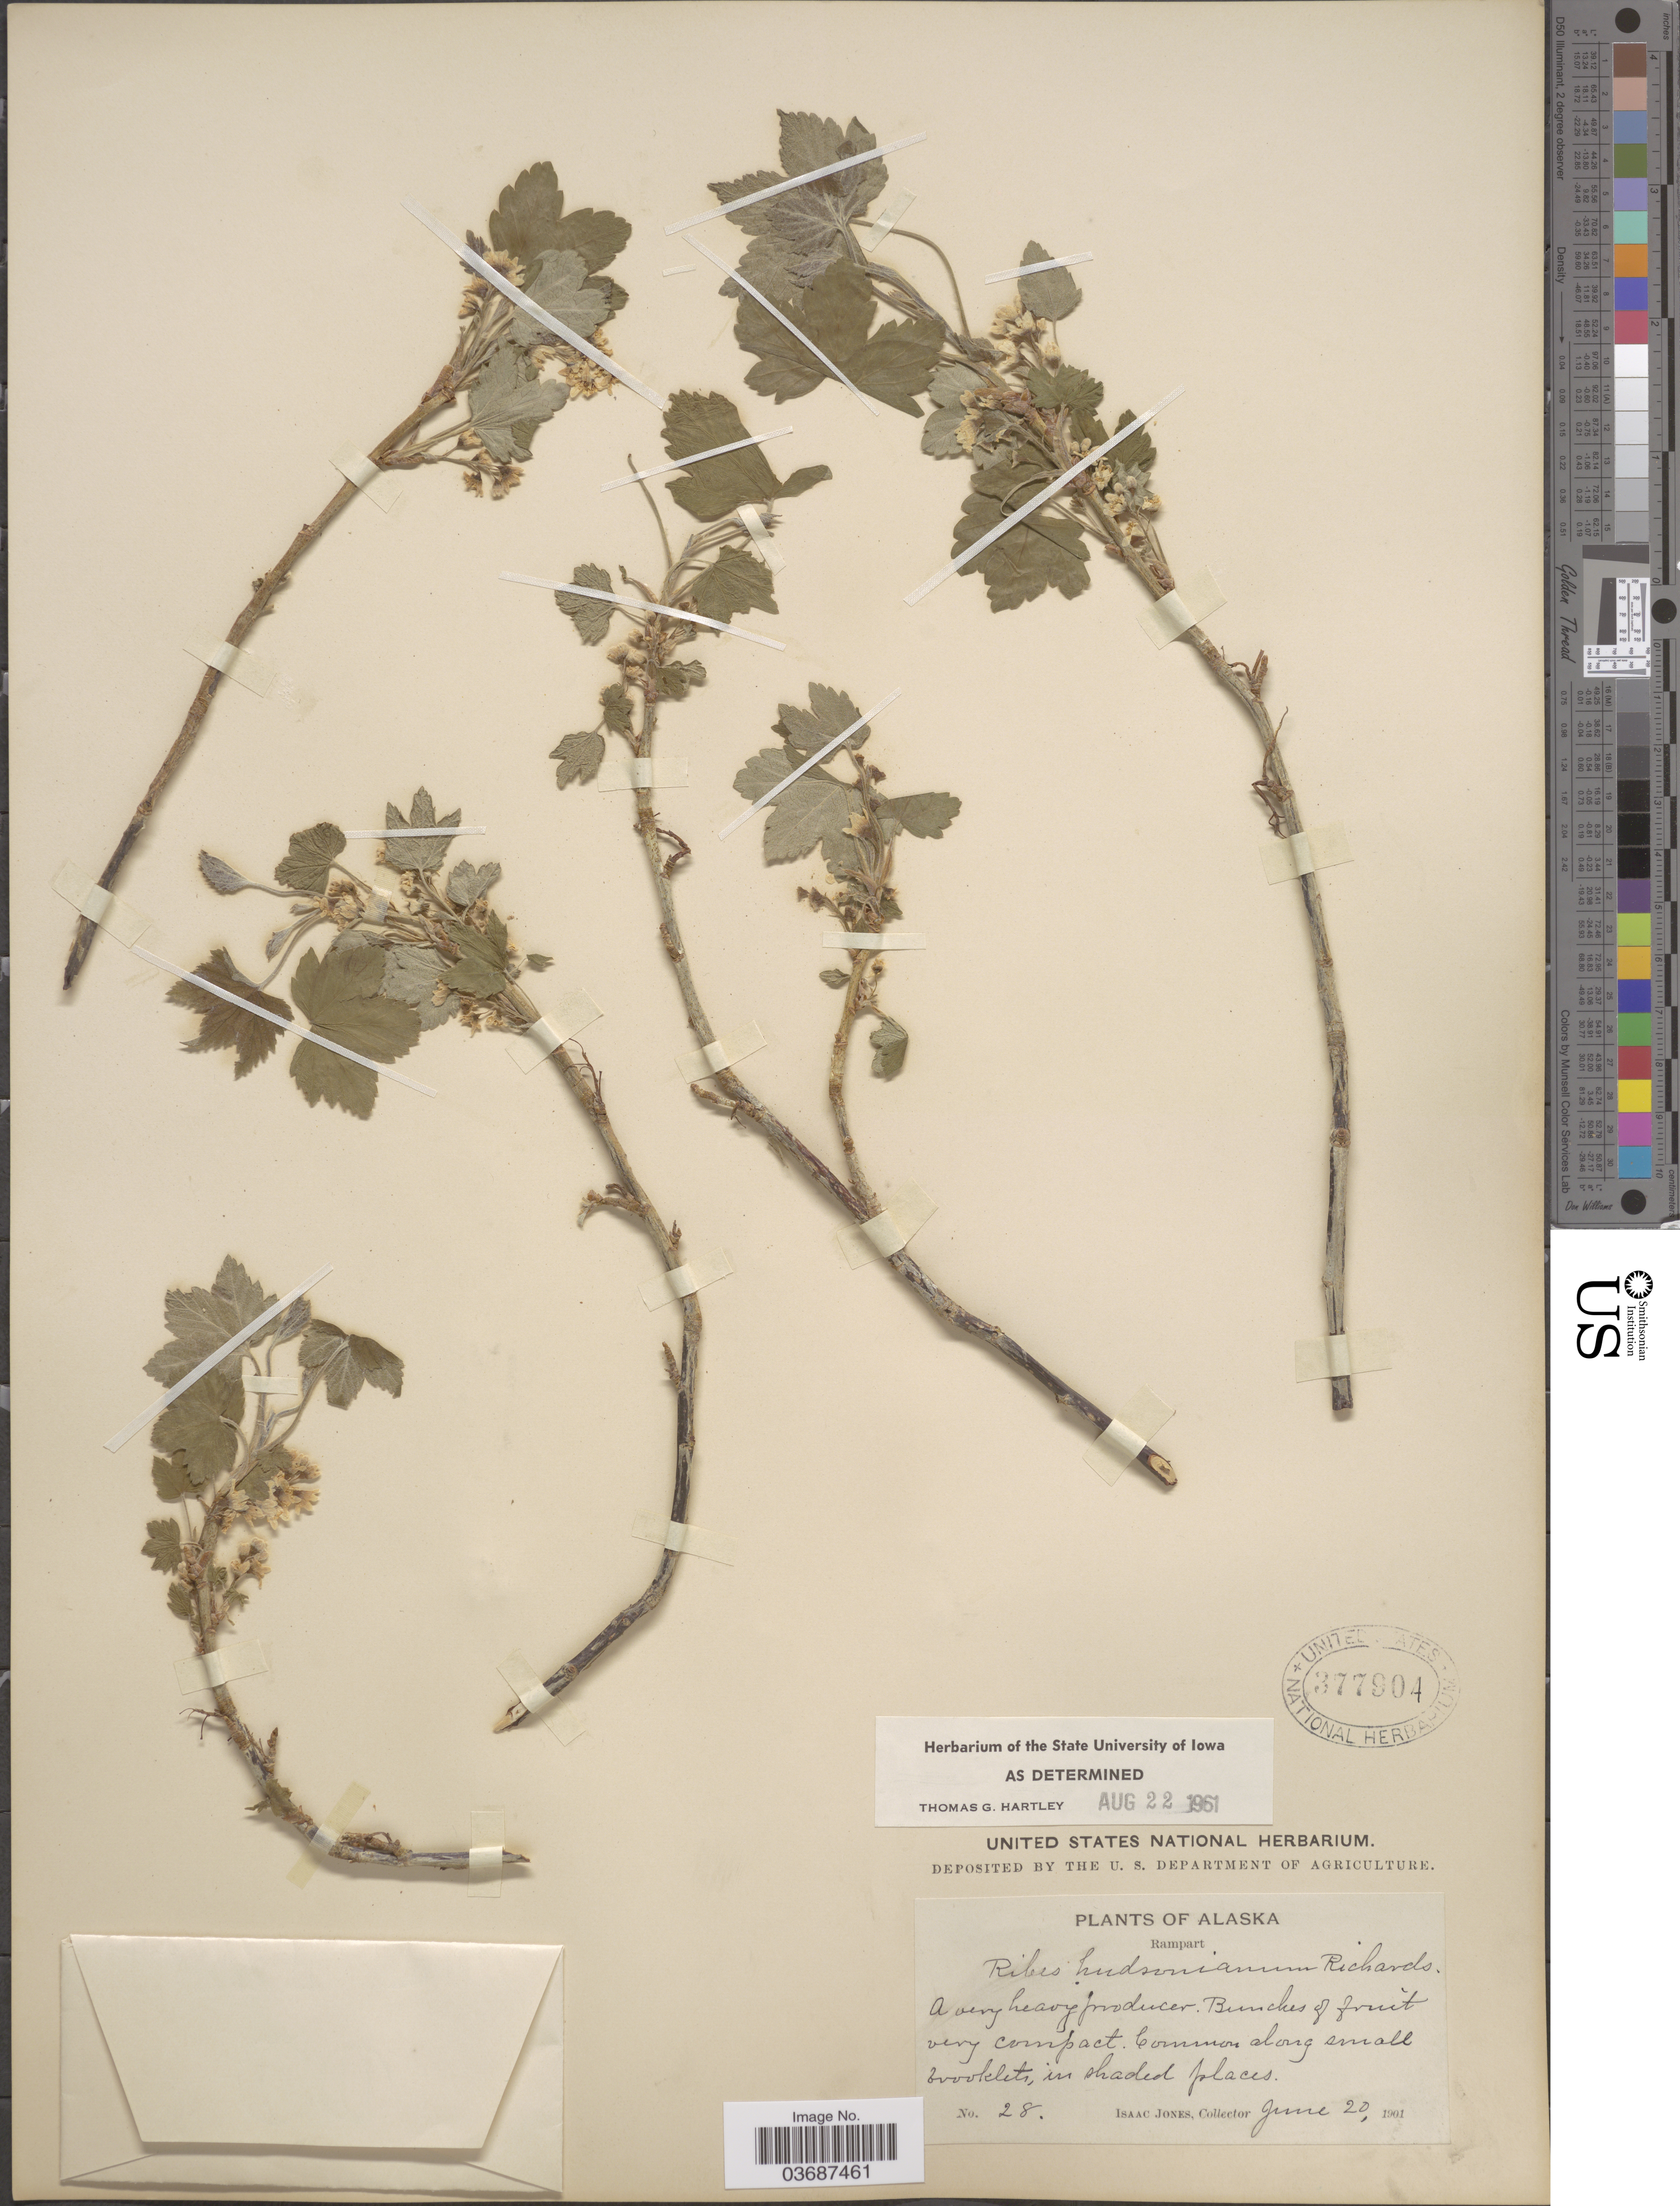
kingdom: Plantae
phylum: Tracheophyta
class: Magnoliopsida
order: Saxifragales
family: Grossulariaceae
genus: Ribes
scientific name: Ribes hudsonianum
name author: Richardson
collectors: I. Jones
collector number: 28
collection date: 1901-06-20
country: United States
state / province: Alaska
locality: Rampart.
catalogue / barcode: US 377904